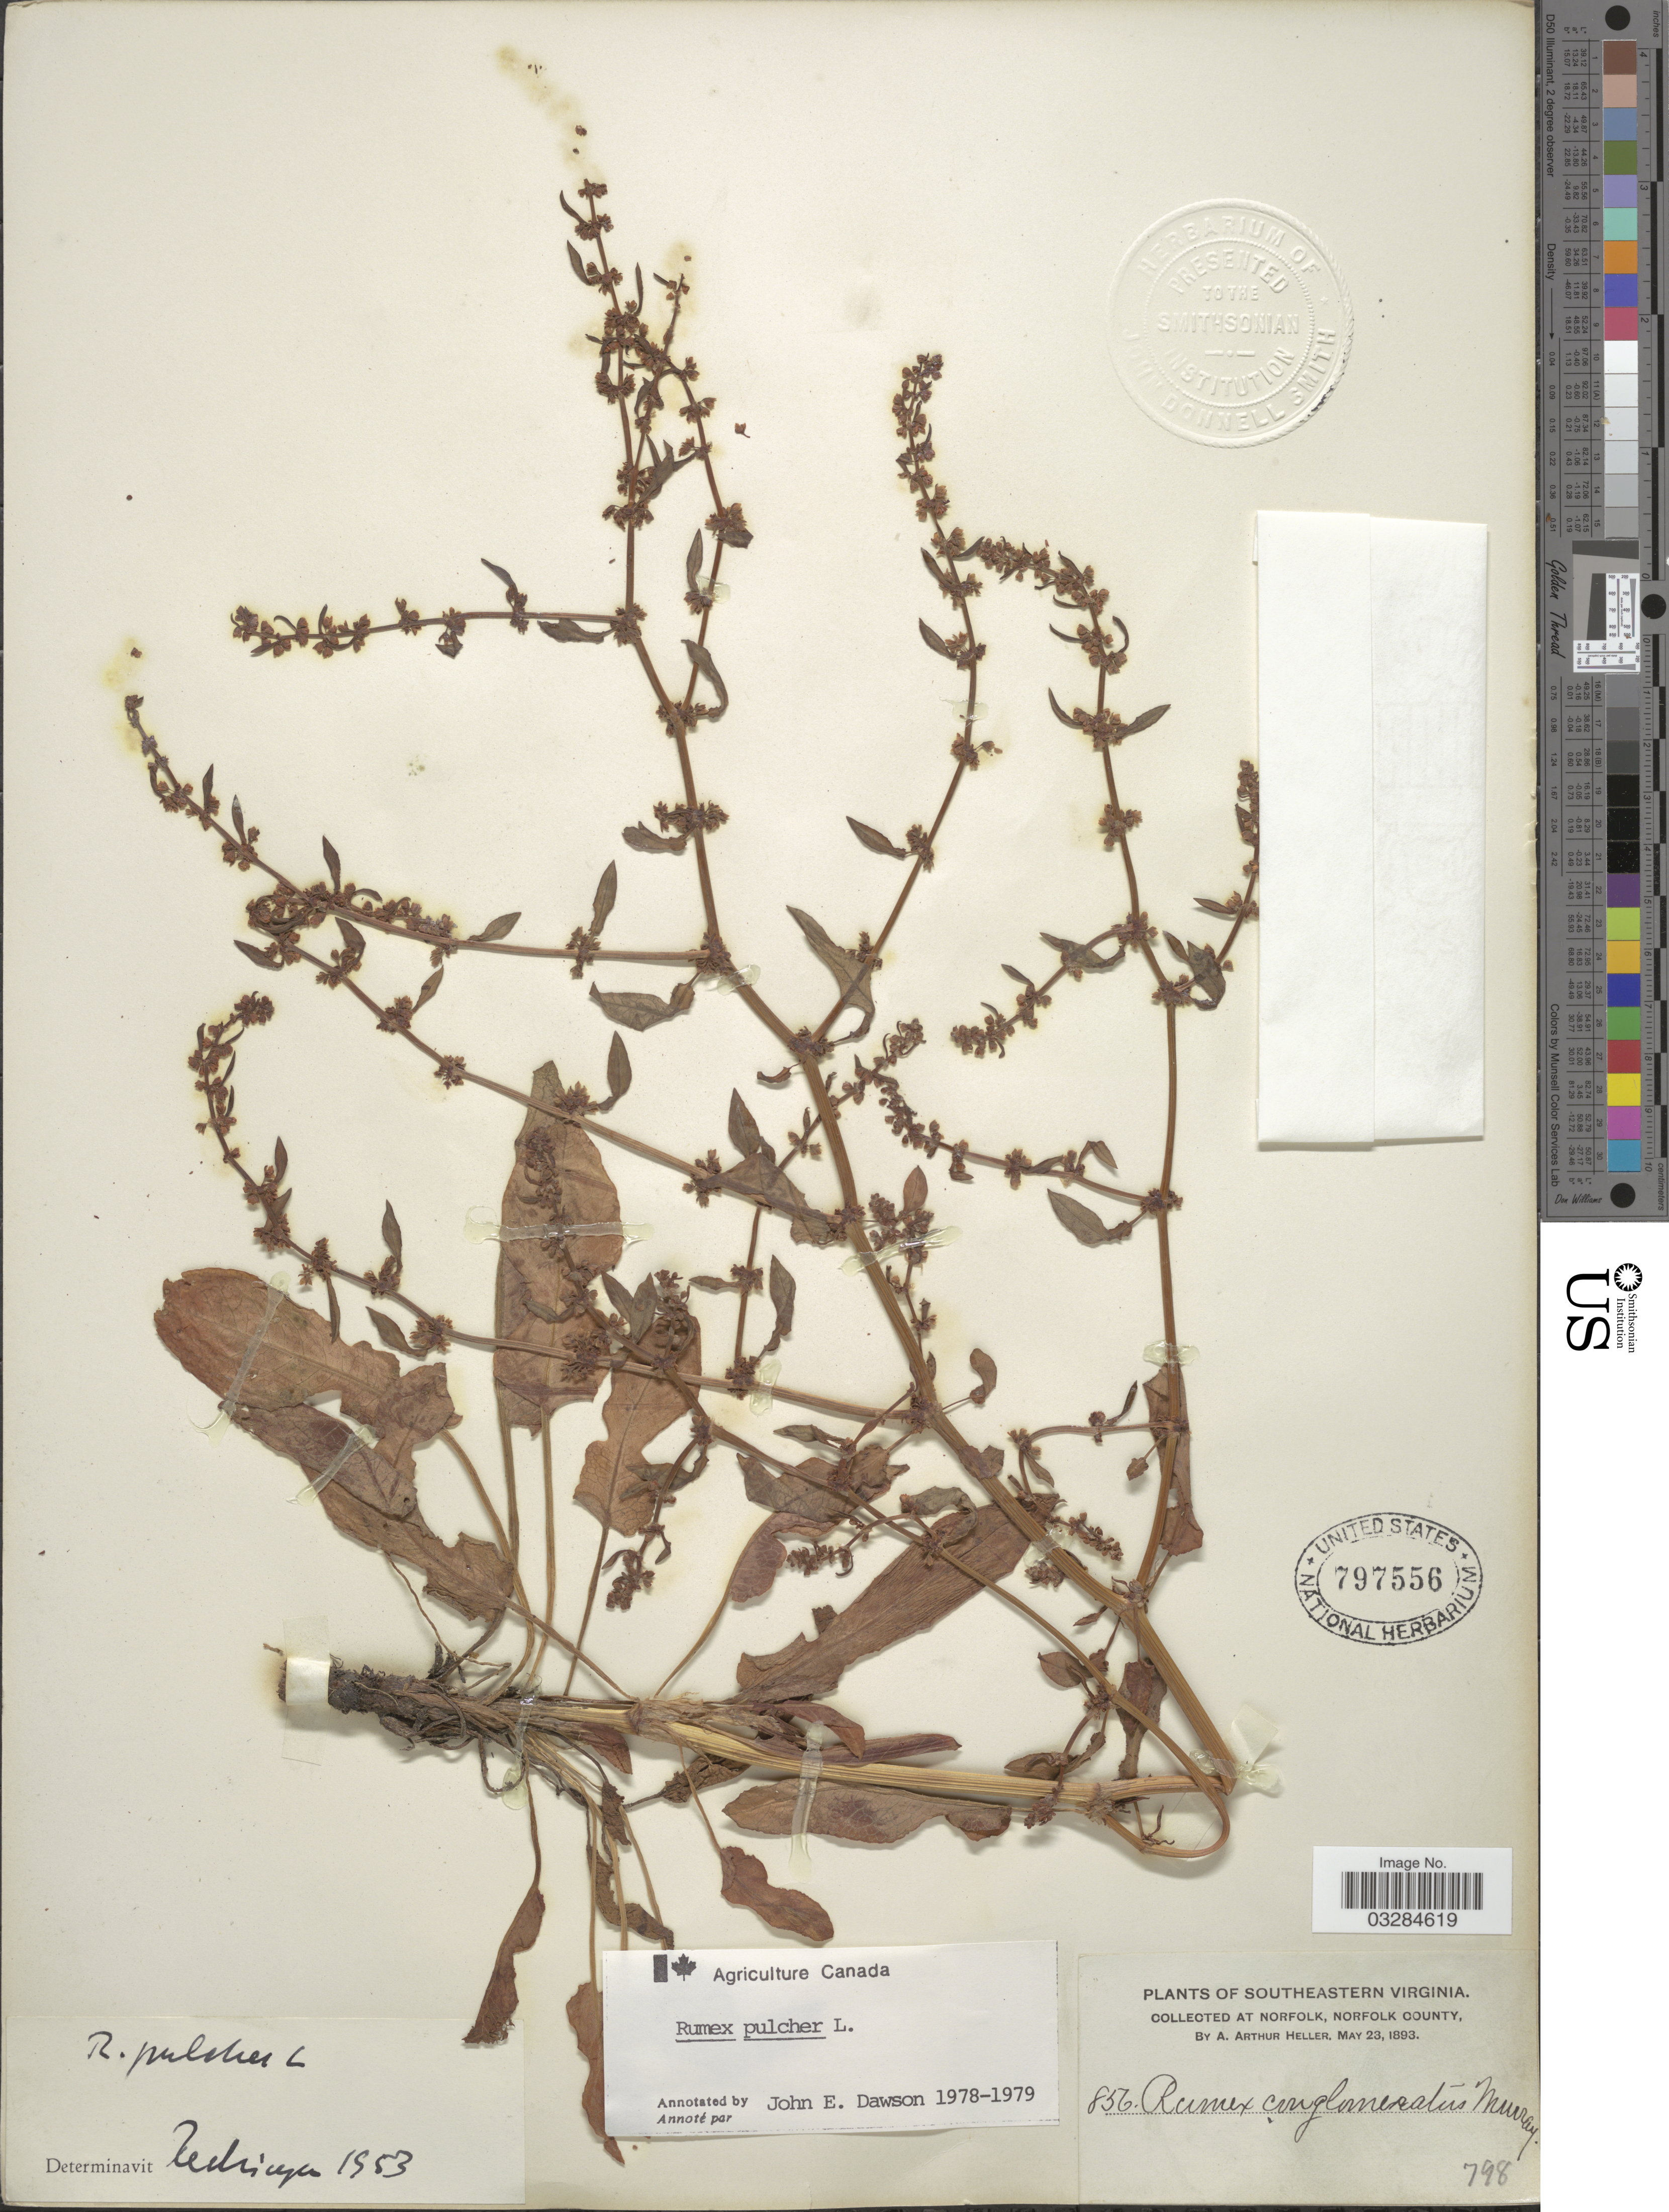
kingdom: Plantae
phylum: Tracheophyta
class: Magnoliopsida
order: Caryophyllales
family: Polygonaceae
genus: Rumex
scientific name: Rumex pulcher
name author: L.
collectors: A. A. Heller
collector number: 856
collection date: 1893-05-23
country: United States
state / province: Virginia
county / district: City of Norfolk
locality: Southeastern Virginia. Norfolk, Norfolk County.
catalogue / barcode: US 797556